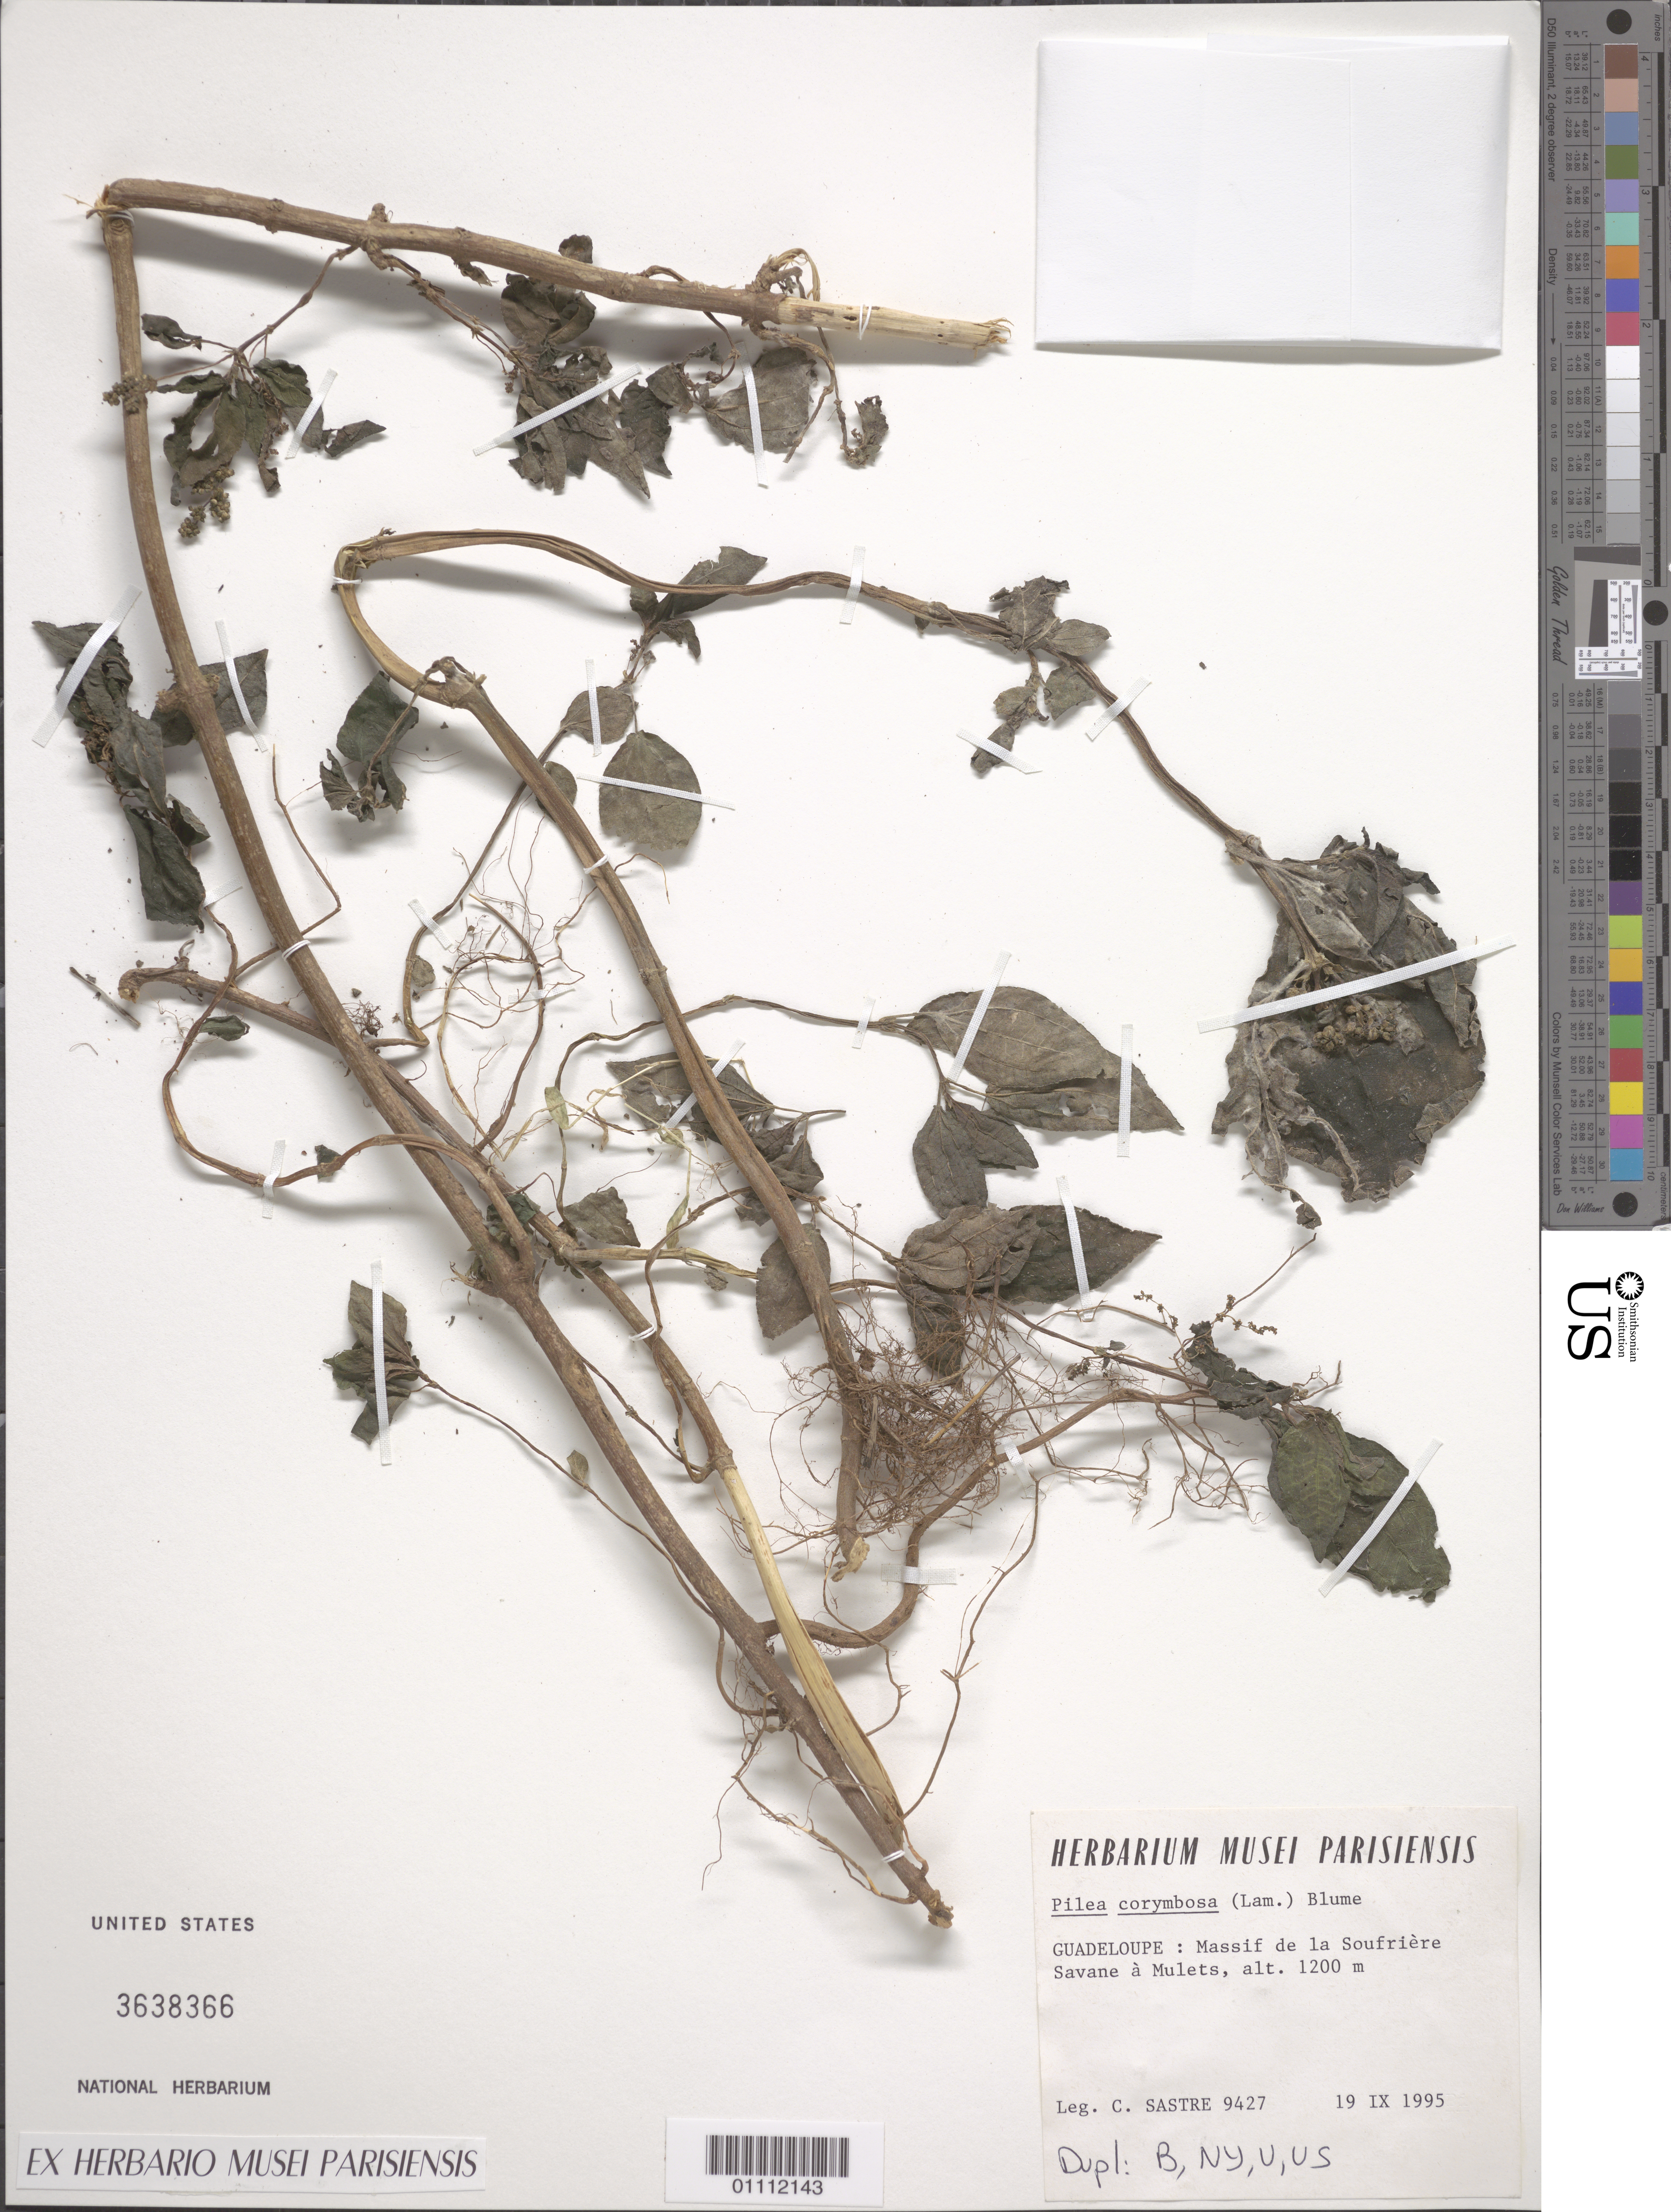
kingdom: Plantae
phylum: Tracheophyta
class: Magnoliopsida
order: Rosales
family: Urticaceae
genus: Pilea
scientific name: Pilea corymbosa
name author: (Lam.) Blume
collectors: C. H. L. Sastre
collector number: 9427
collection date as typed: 19 Sep 1995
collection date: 1995-09-19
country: Guadeloupe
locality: Massif de la Soufrière, Savane à Mulets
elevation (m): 1200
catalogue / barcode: US 3638366